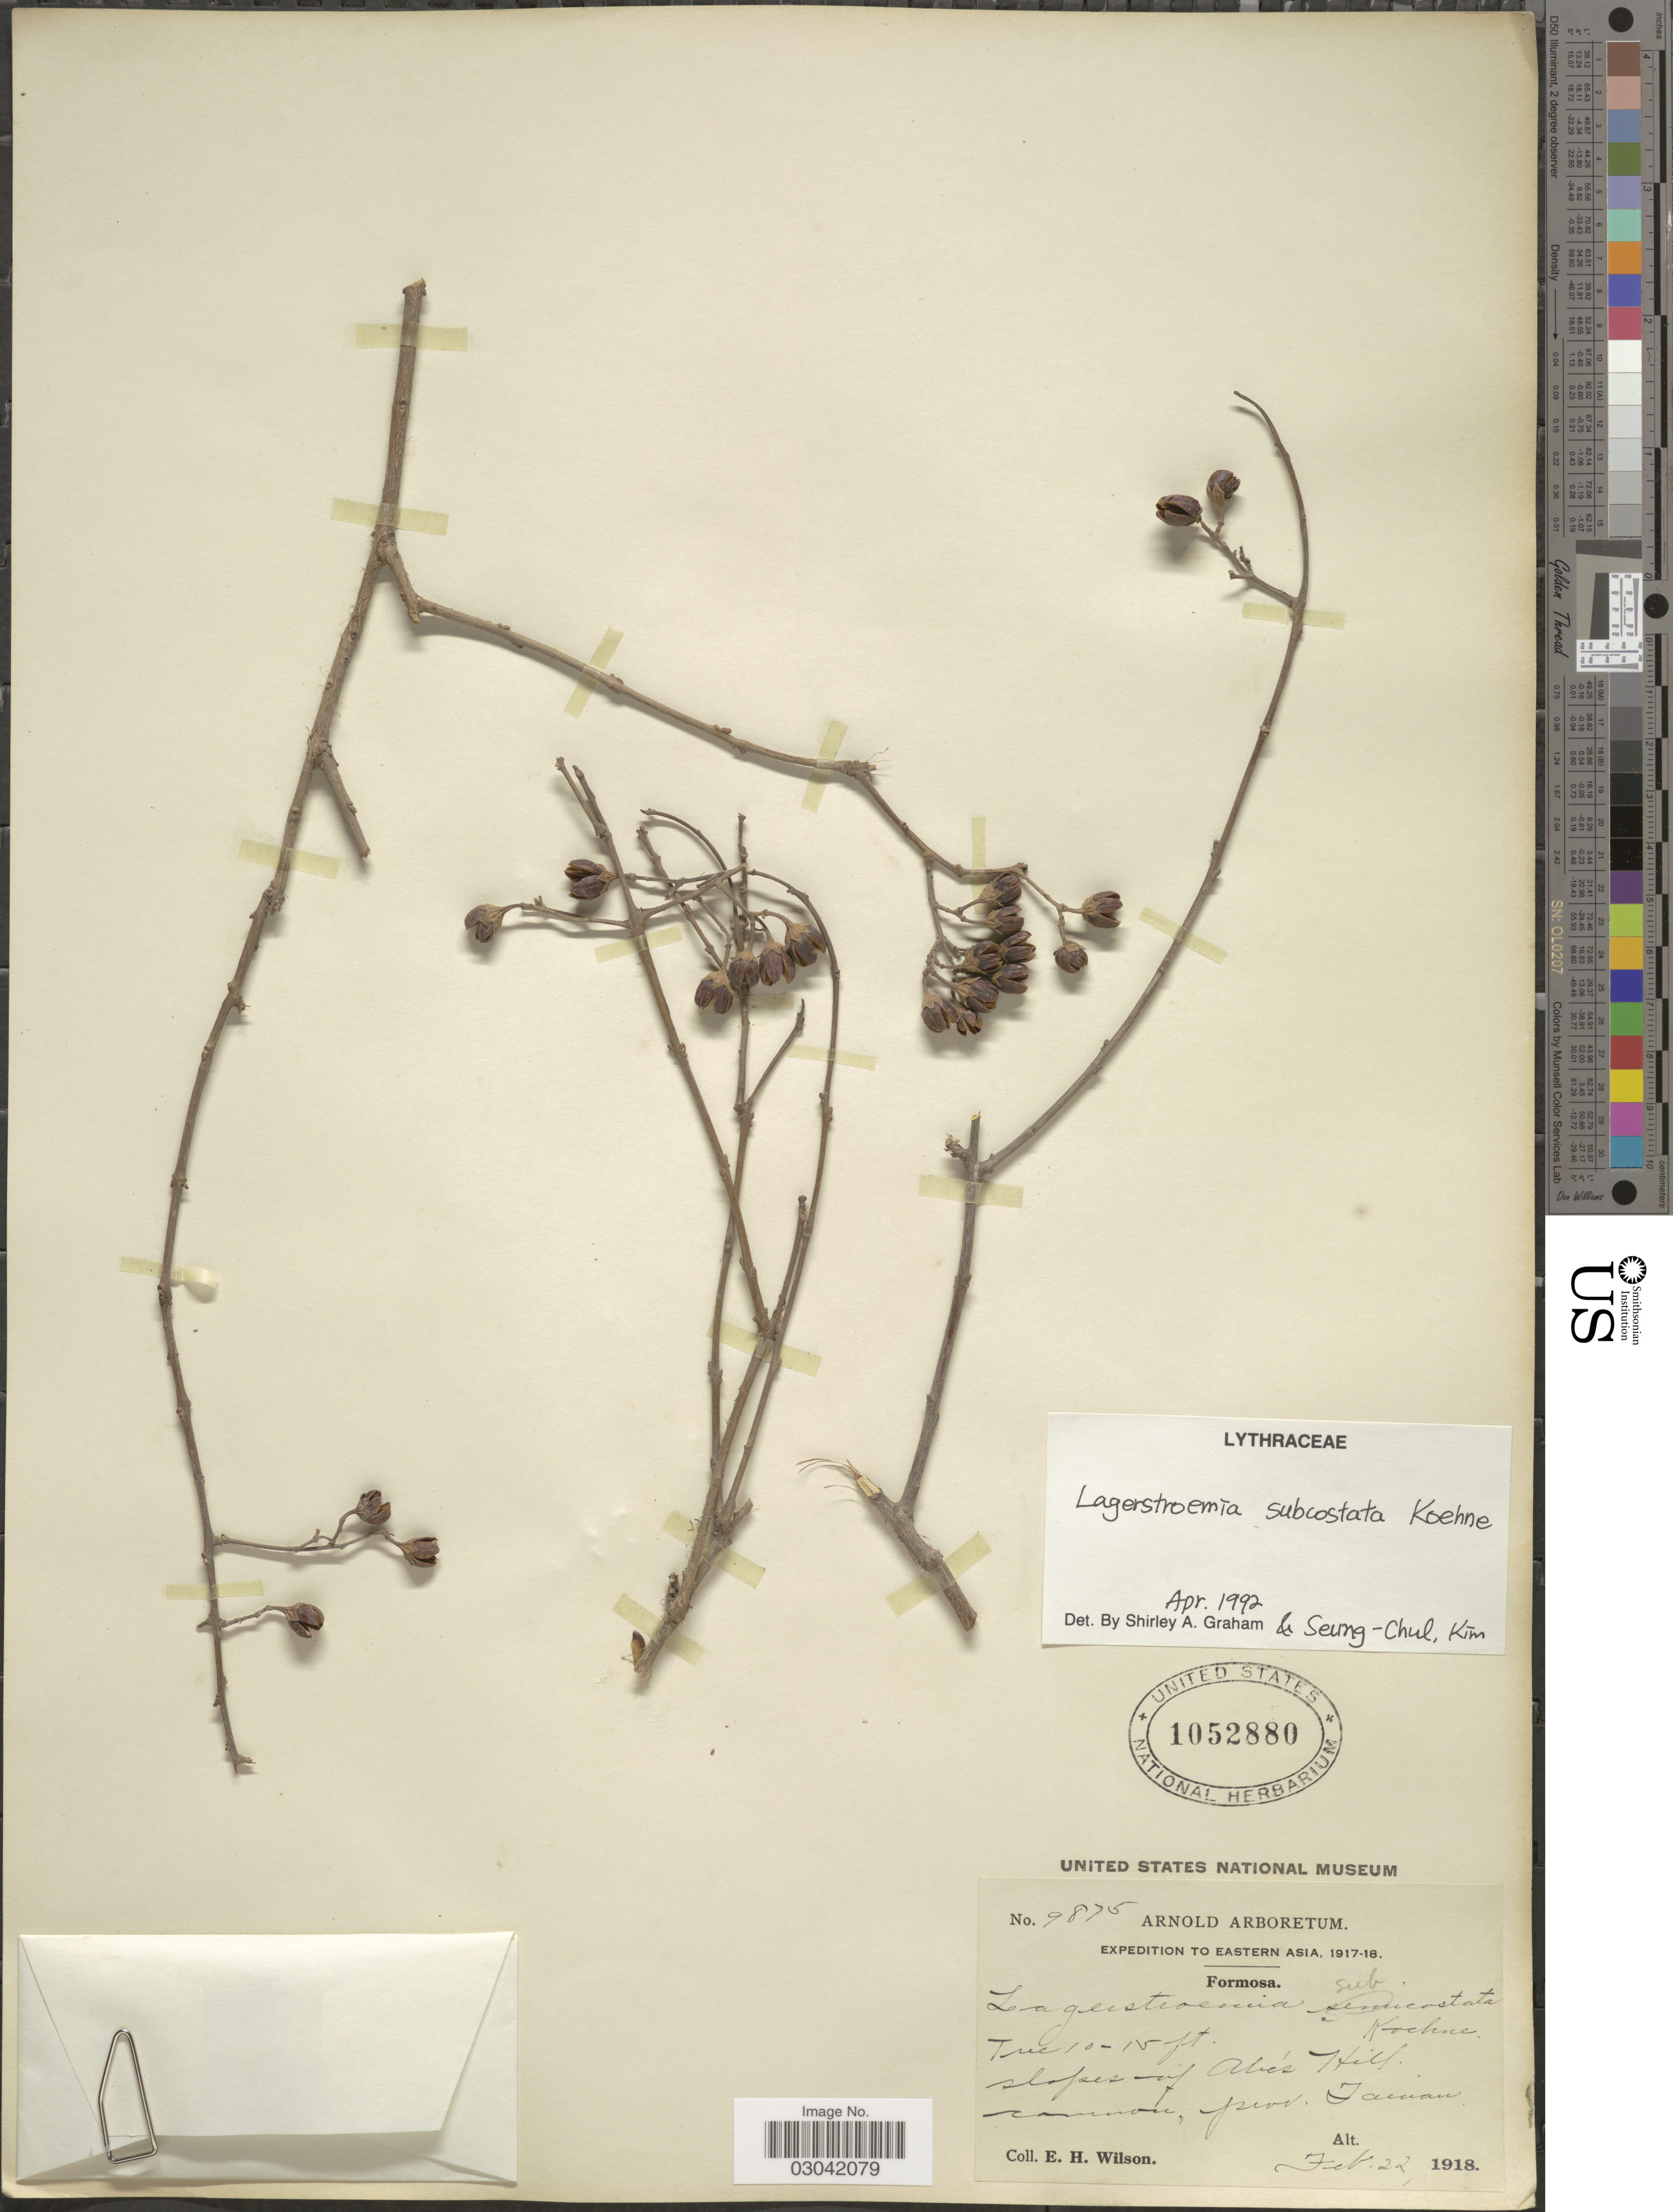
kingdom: Plantae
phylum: Tracheophyta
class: Magnoliopsida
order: Myrtales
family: Lythraceae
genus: Lagerstroemia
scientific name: Lagerstroemia subcostata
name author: Koehne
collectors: E. Wilson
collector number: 9875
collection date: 1918-02-22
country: Taiwan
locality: Eastern Asia. Slopes of Abés Hill. Common, prov. Taiwan.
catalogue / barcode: US 1052880